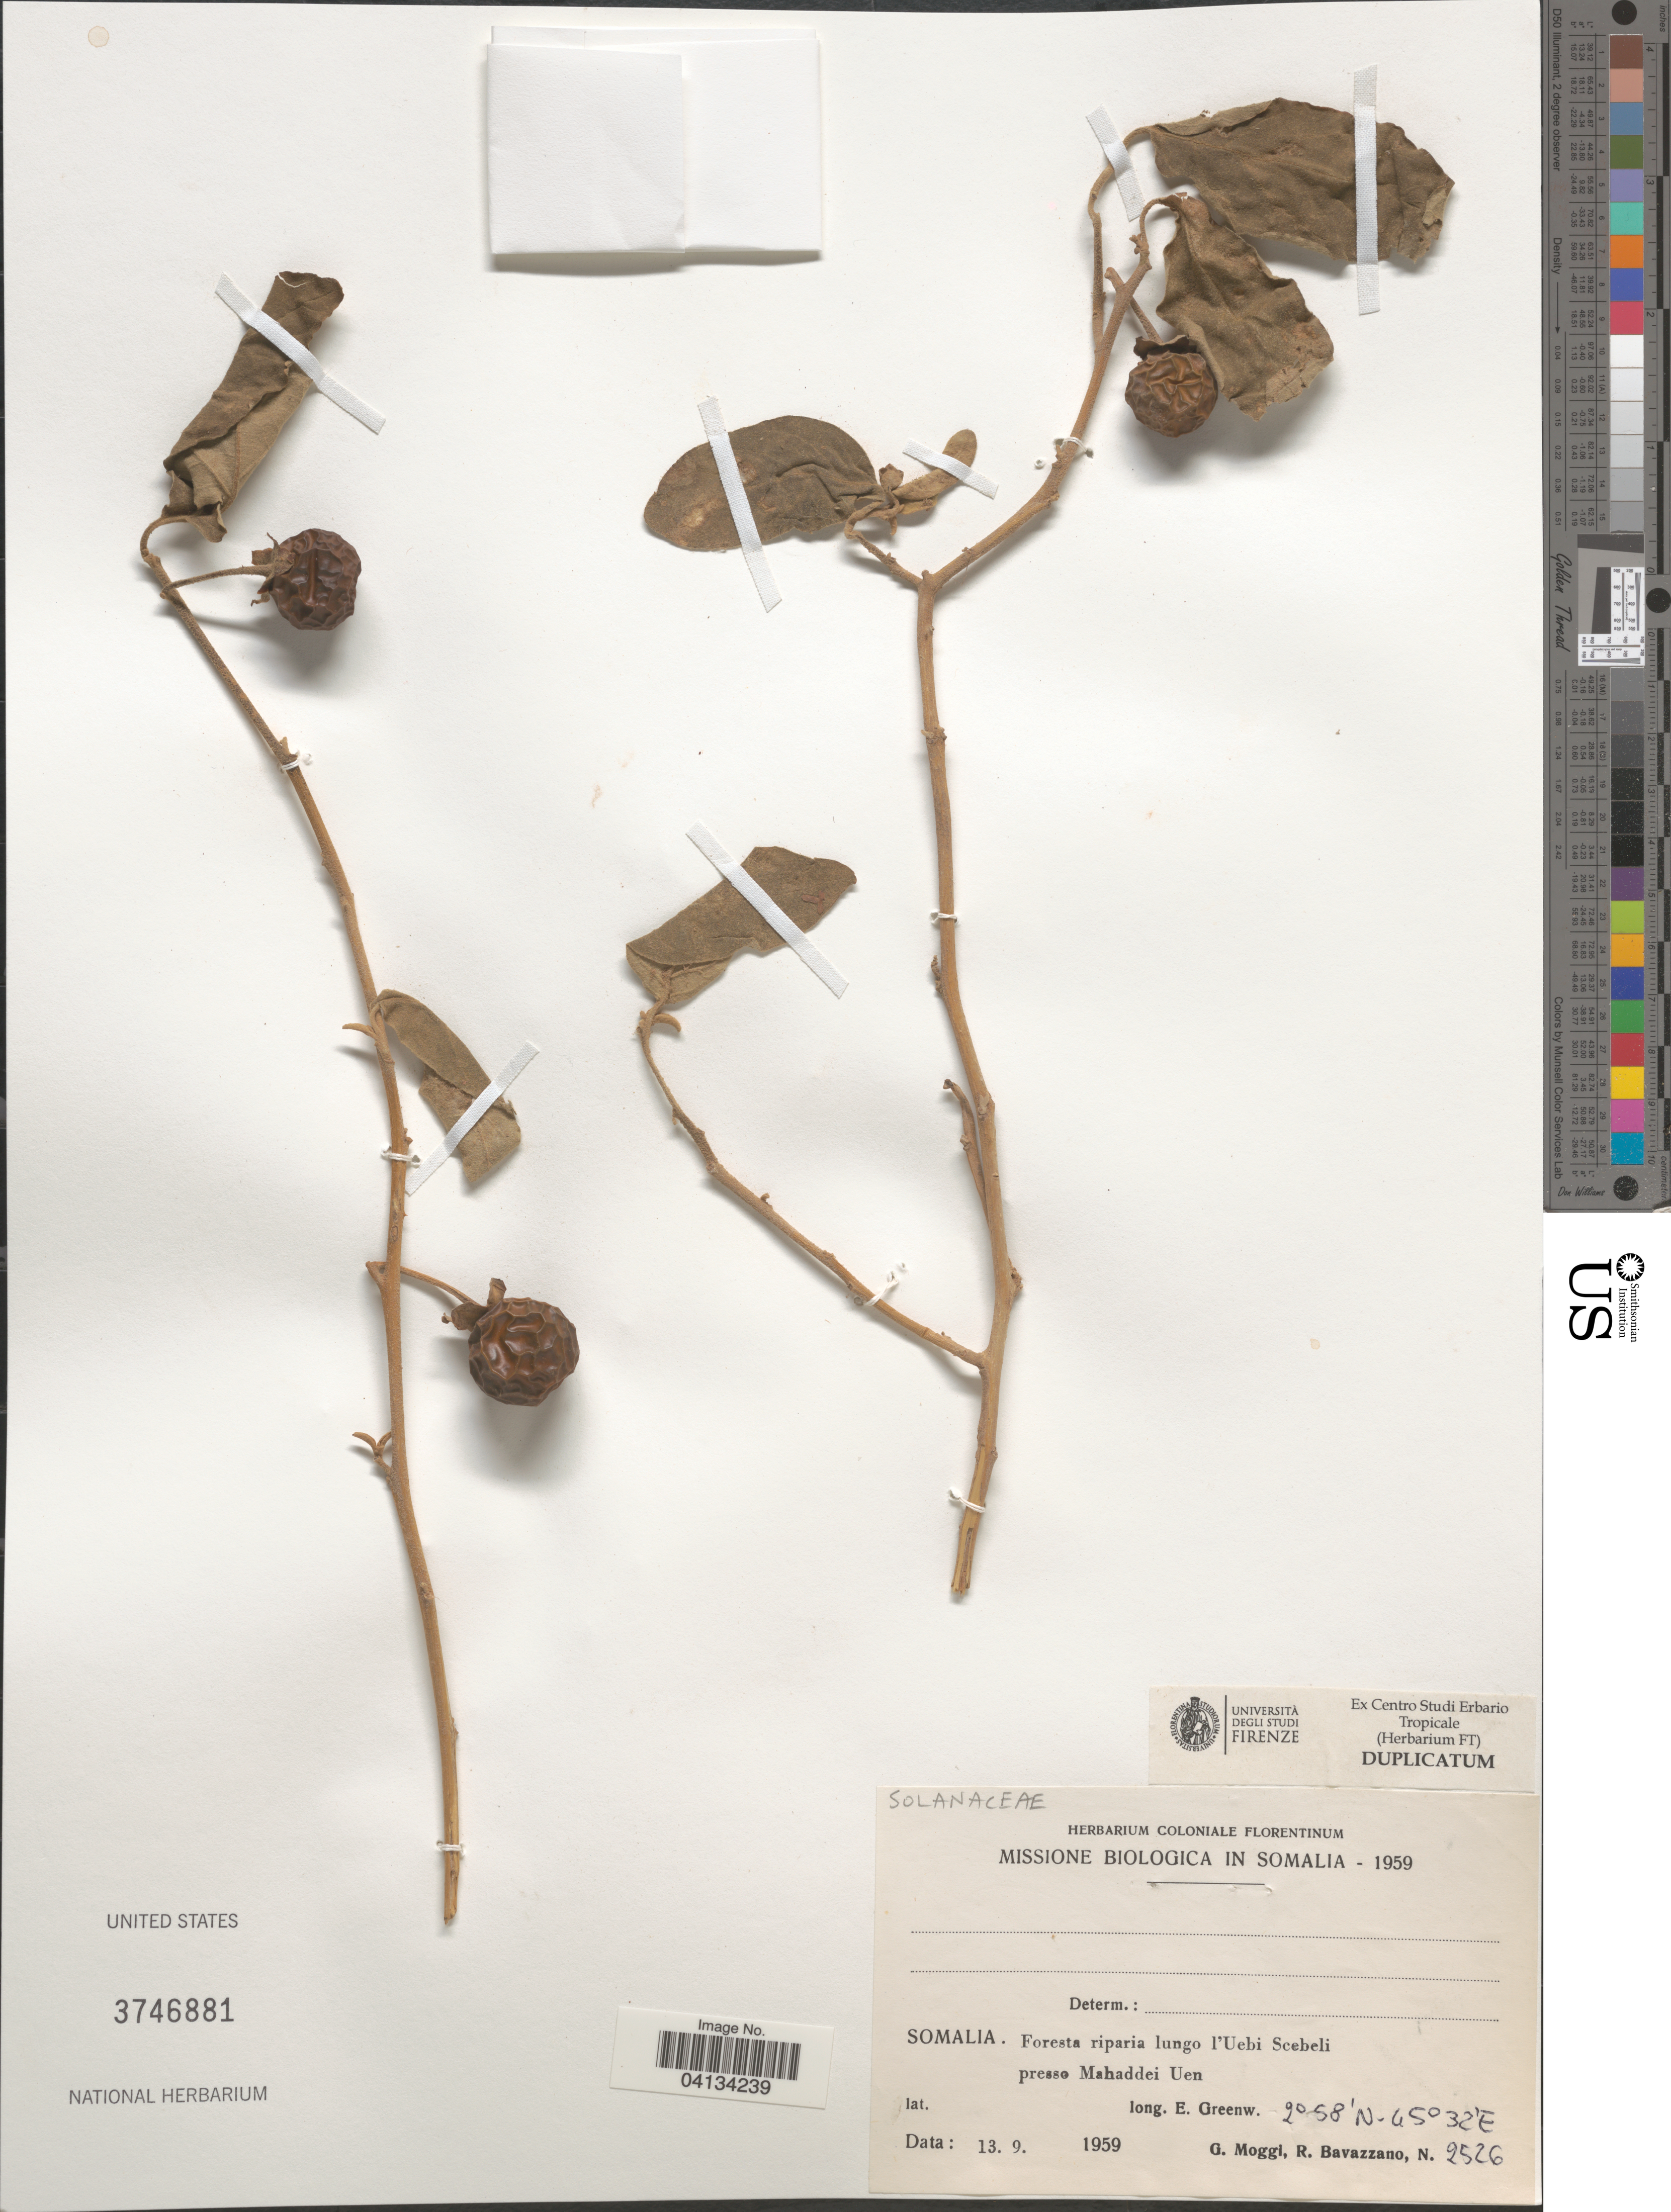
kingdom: Plantae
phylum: Tracheophyta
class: Magnoliopsida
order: Solanales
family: Solanaceae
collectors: G. Moggi & R. Bavazzano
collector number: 2526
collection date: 1959-09-13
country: Somalia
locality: Missione Biologica in Somalia - 1959. Foresta riparia lungo l' Uebi Scebeli presso Mahaddei Uen.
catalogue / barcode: US 3746881